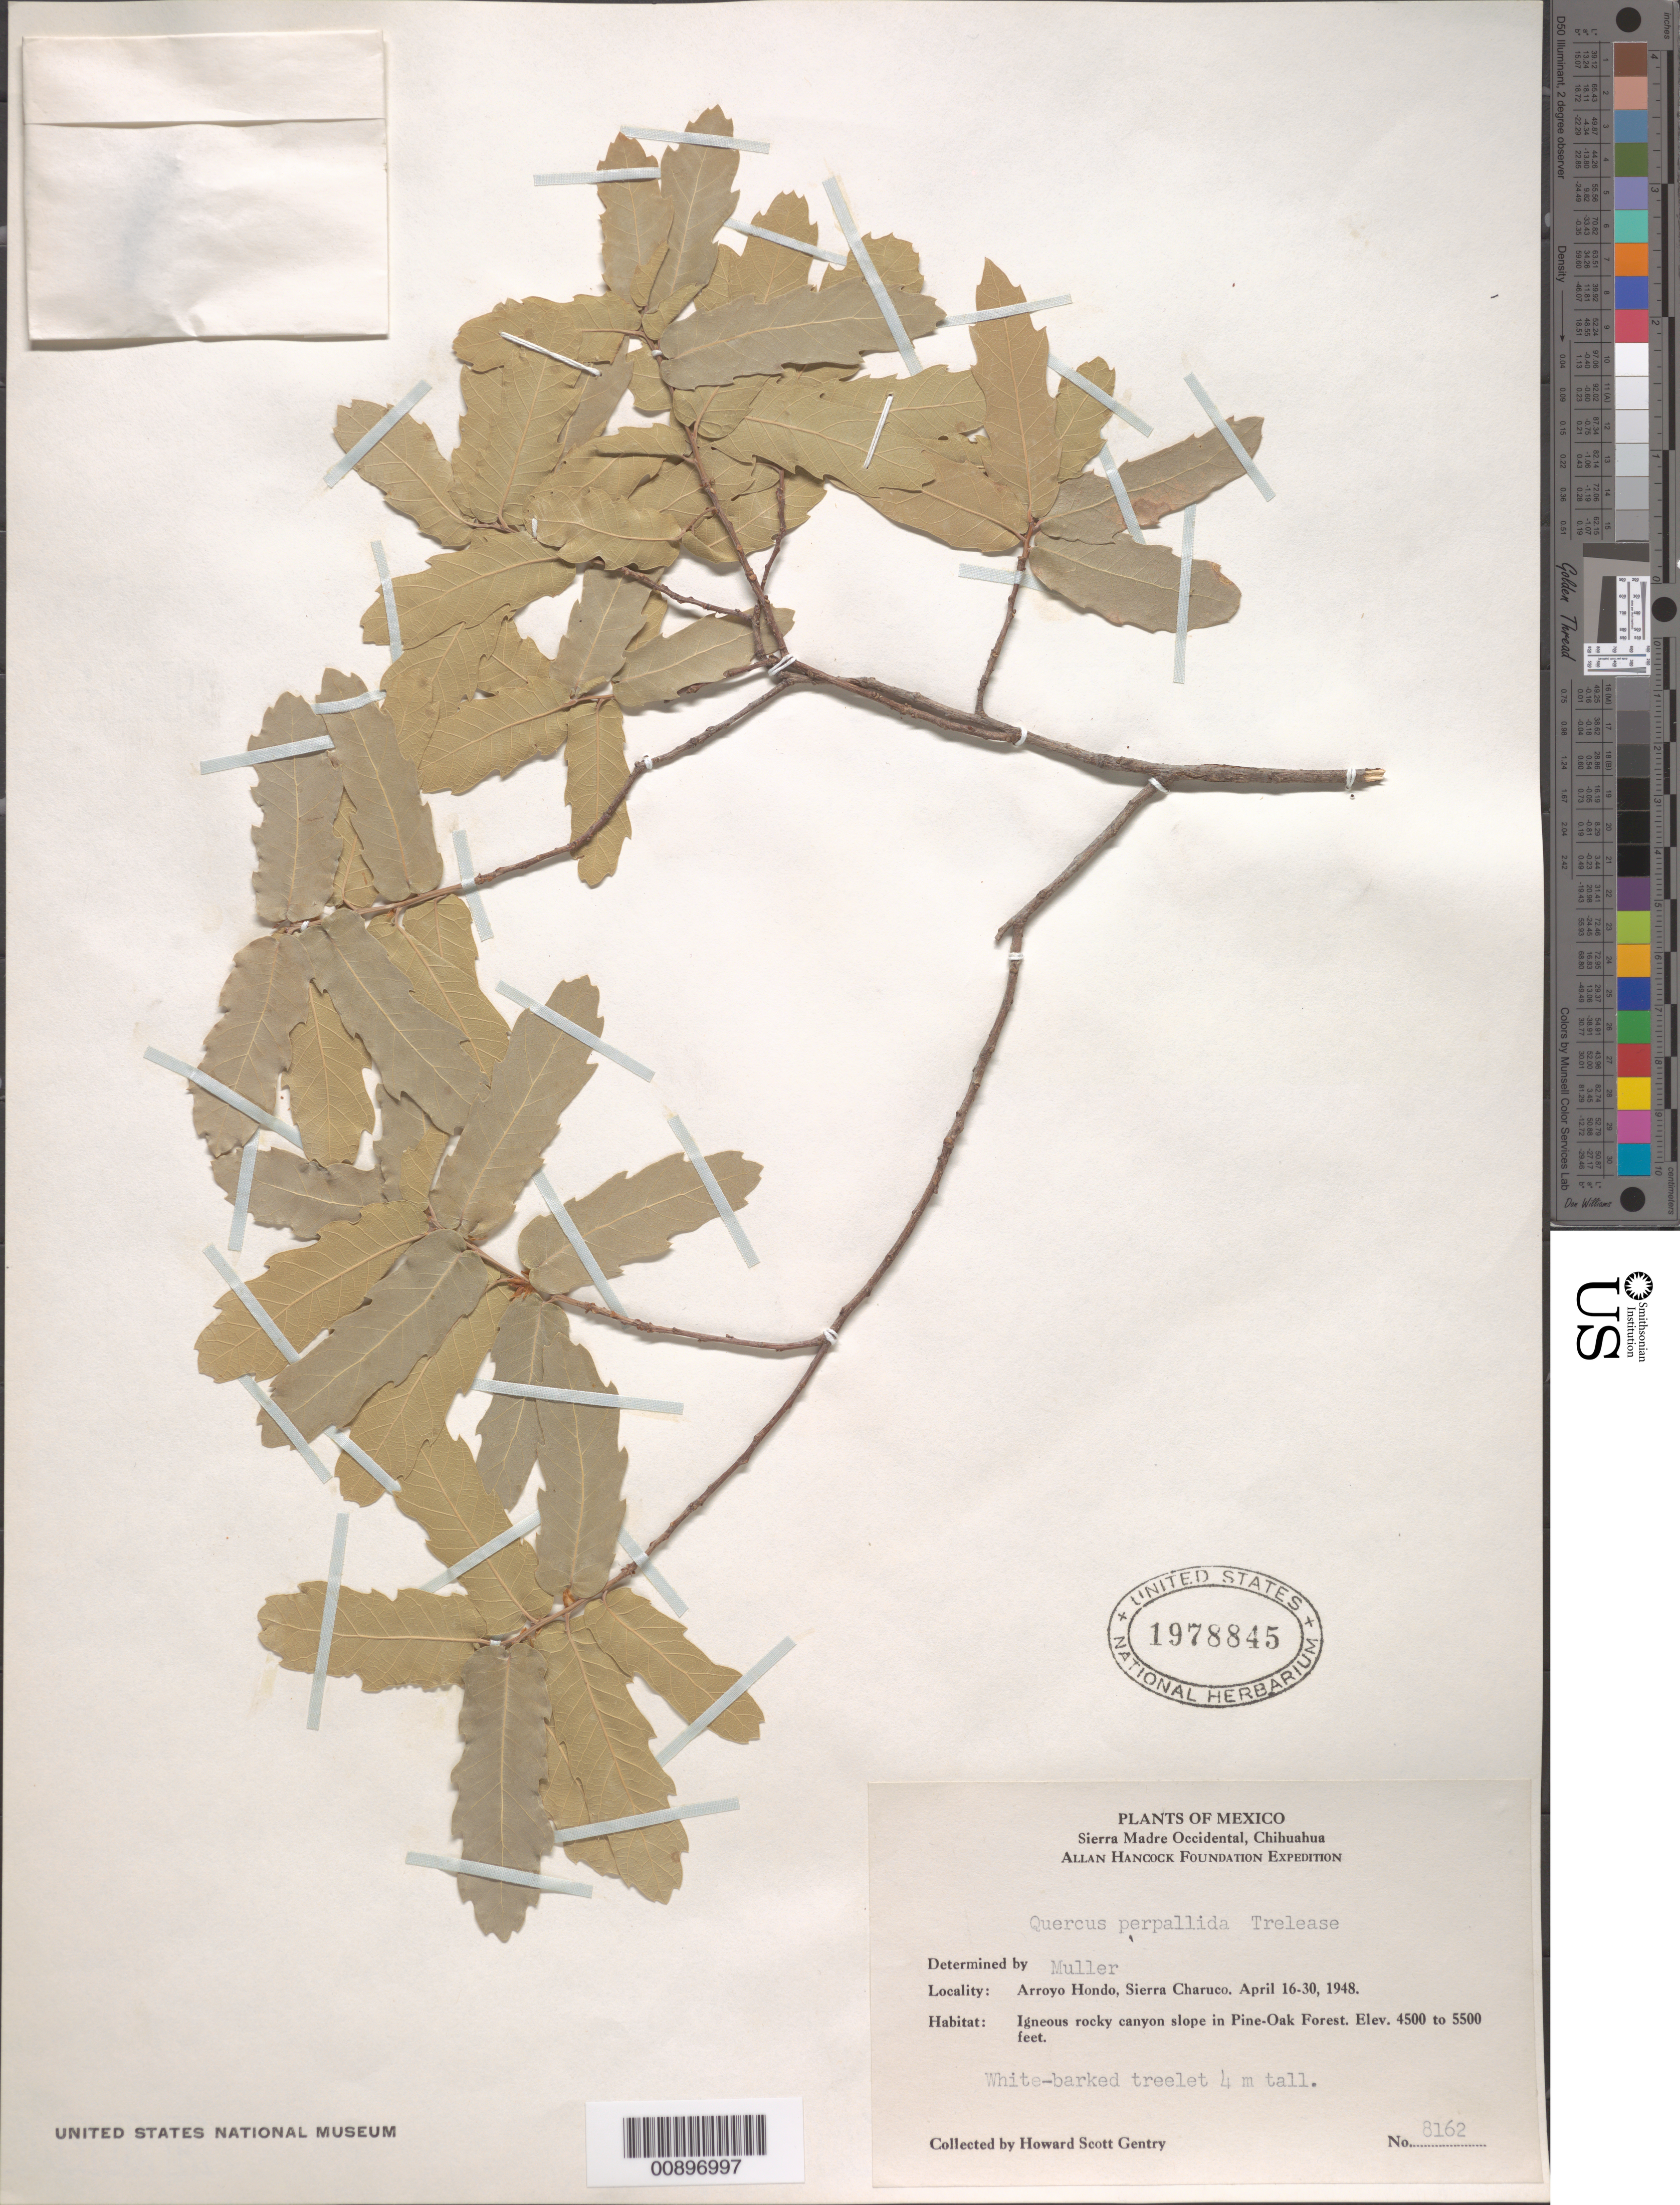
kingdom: Plantae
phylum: Tracheophyta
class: Magnoliopsida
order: Fagales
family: Fagaceae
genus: Quercus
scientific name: Quercus perpallida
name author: Trel.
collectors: H. S. Gentry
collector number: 8162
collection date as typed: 16 Apr 1948 to 30 Apr 1948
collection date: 1948-04-16/1948-04-30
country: Mexico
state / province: Chihuahua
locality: Arroyo Hondo, Sierra Charuco, Chihuahua.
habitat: Igneous rocky canyon slope in Pine-Oak Forest.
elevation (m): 1372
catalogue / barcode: US 1978845